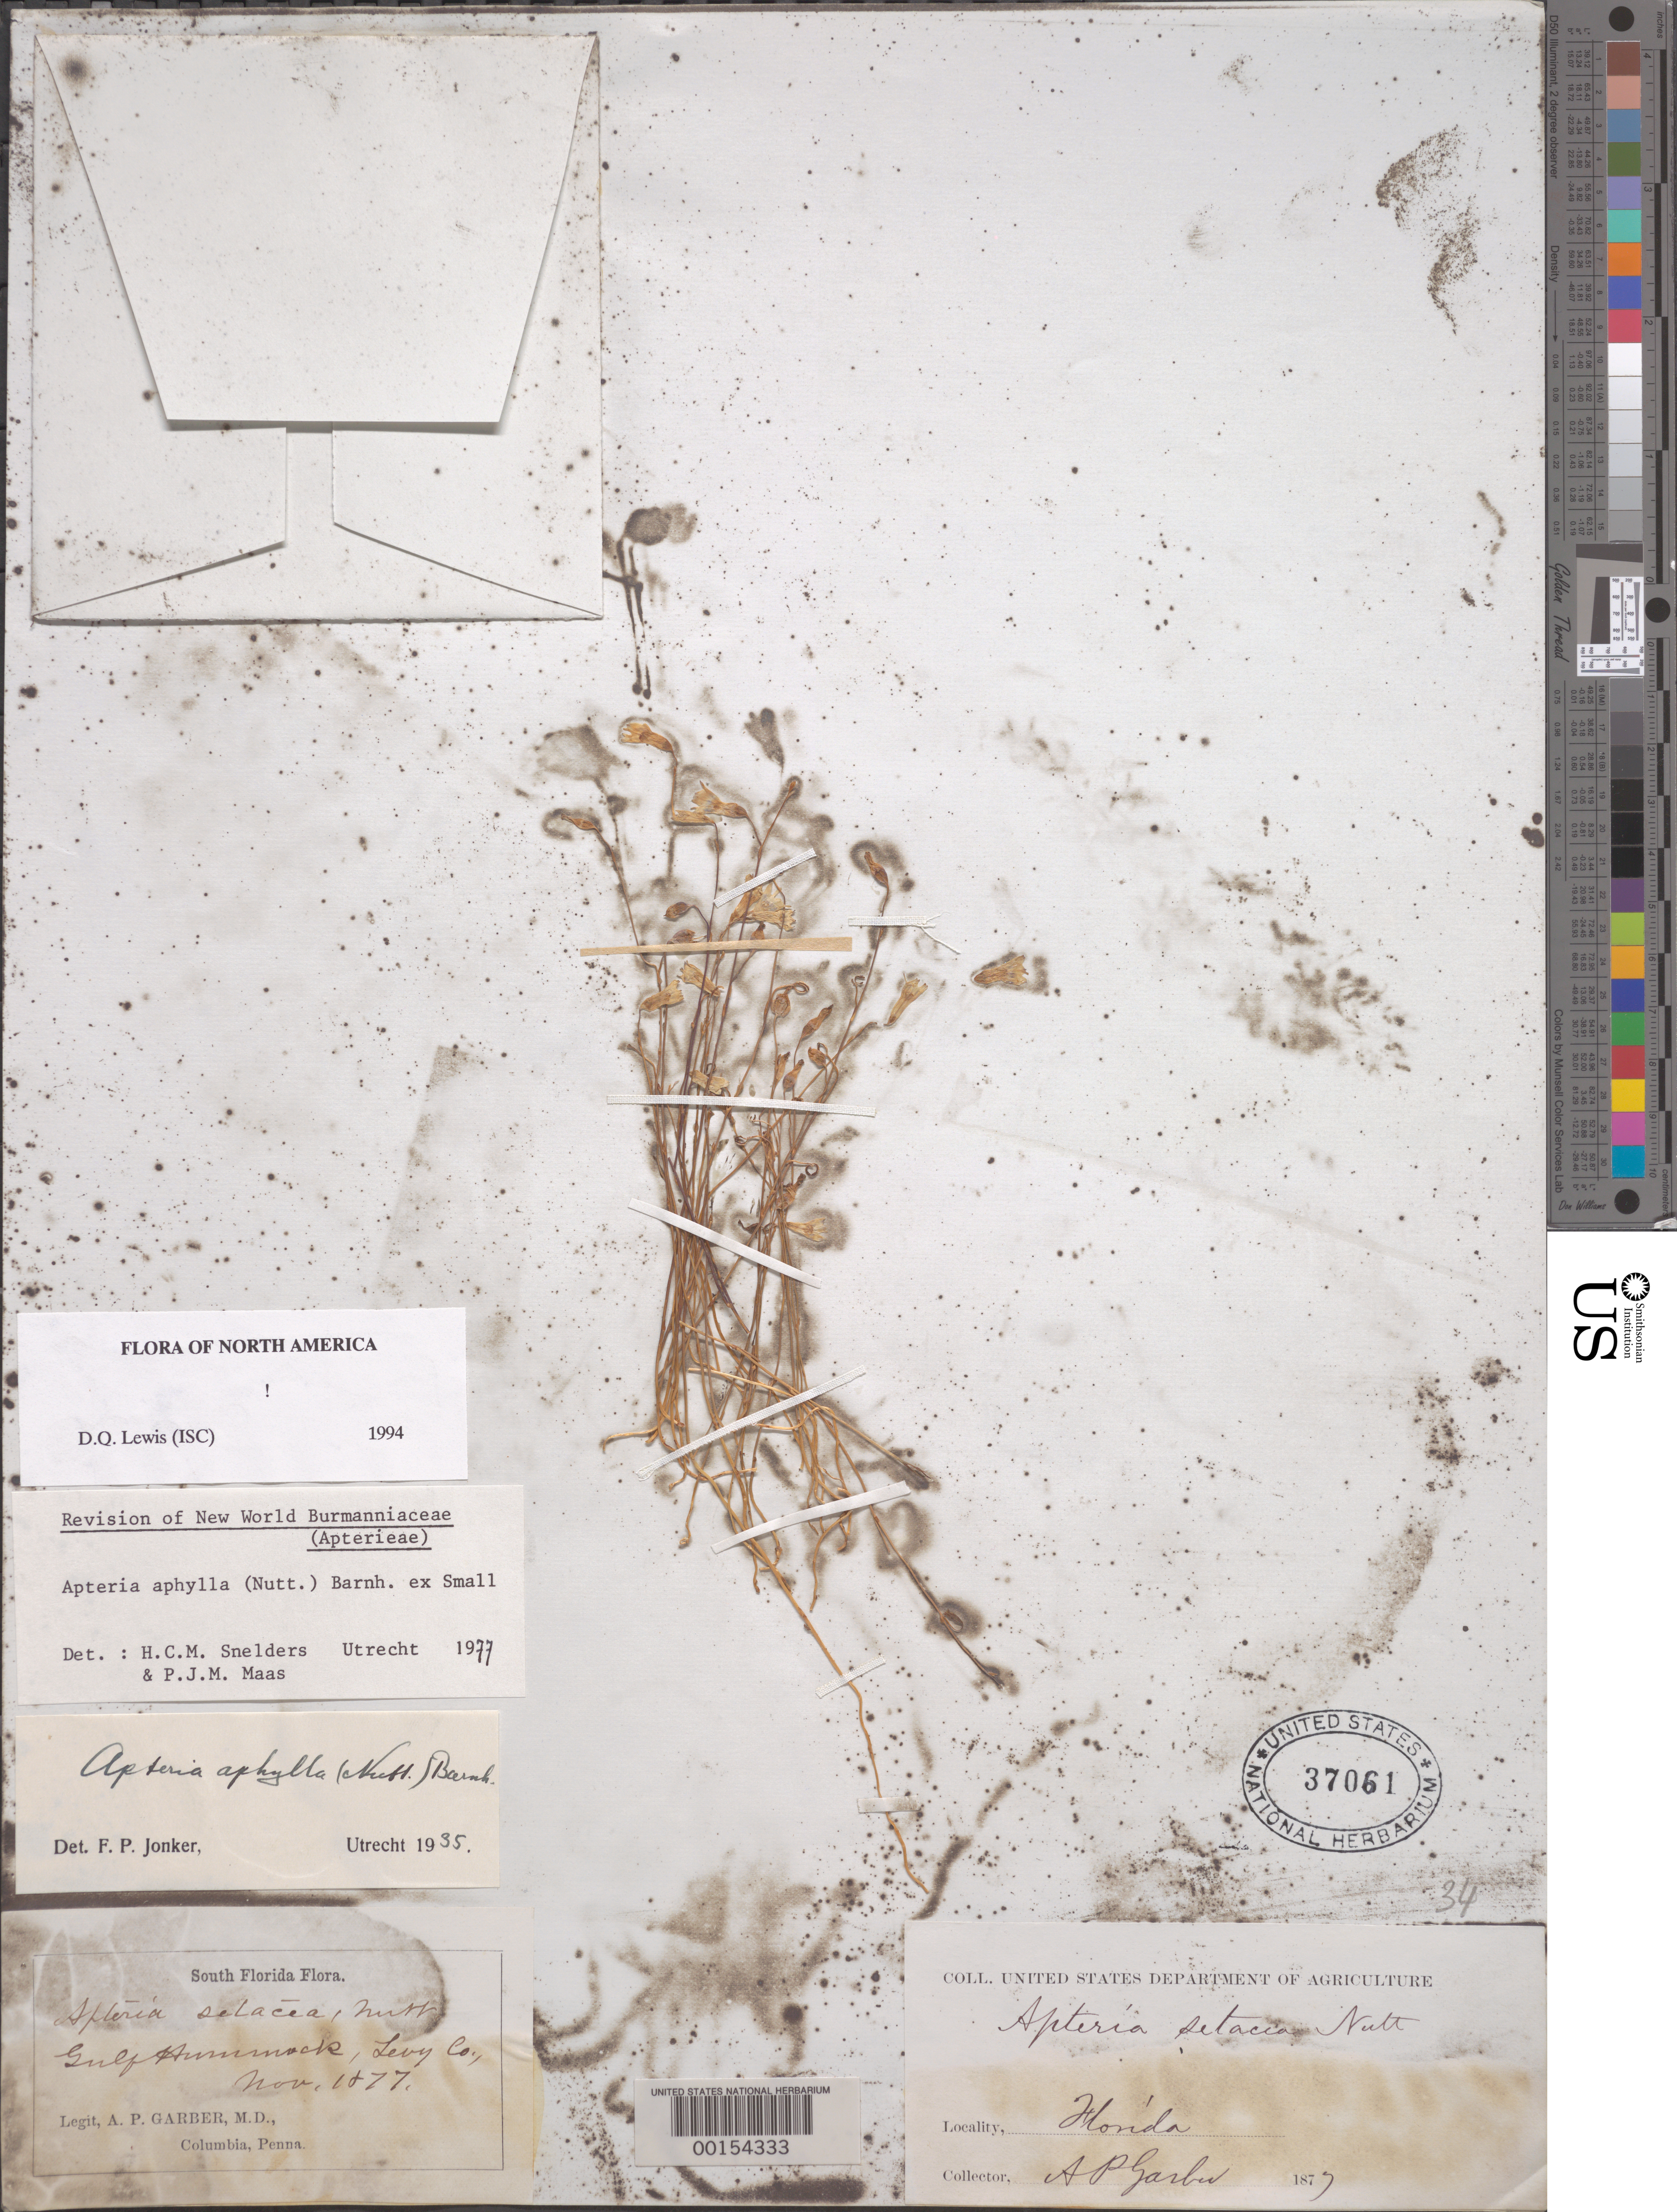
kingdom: Plantae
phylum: Tracheophyta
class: Liliopsida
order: Dioscoreales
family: Burmanniaceae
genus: Apteria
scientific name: Apteria aphylla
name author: (Nutt.) Barnhart ex Small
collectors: A. P. Garber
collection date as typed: Nov 1877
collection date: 1877-11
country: United States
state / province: Florida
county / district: Levy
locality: Gulf hummack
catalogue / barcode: US 37061